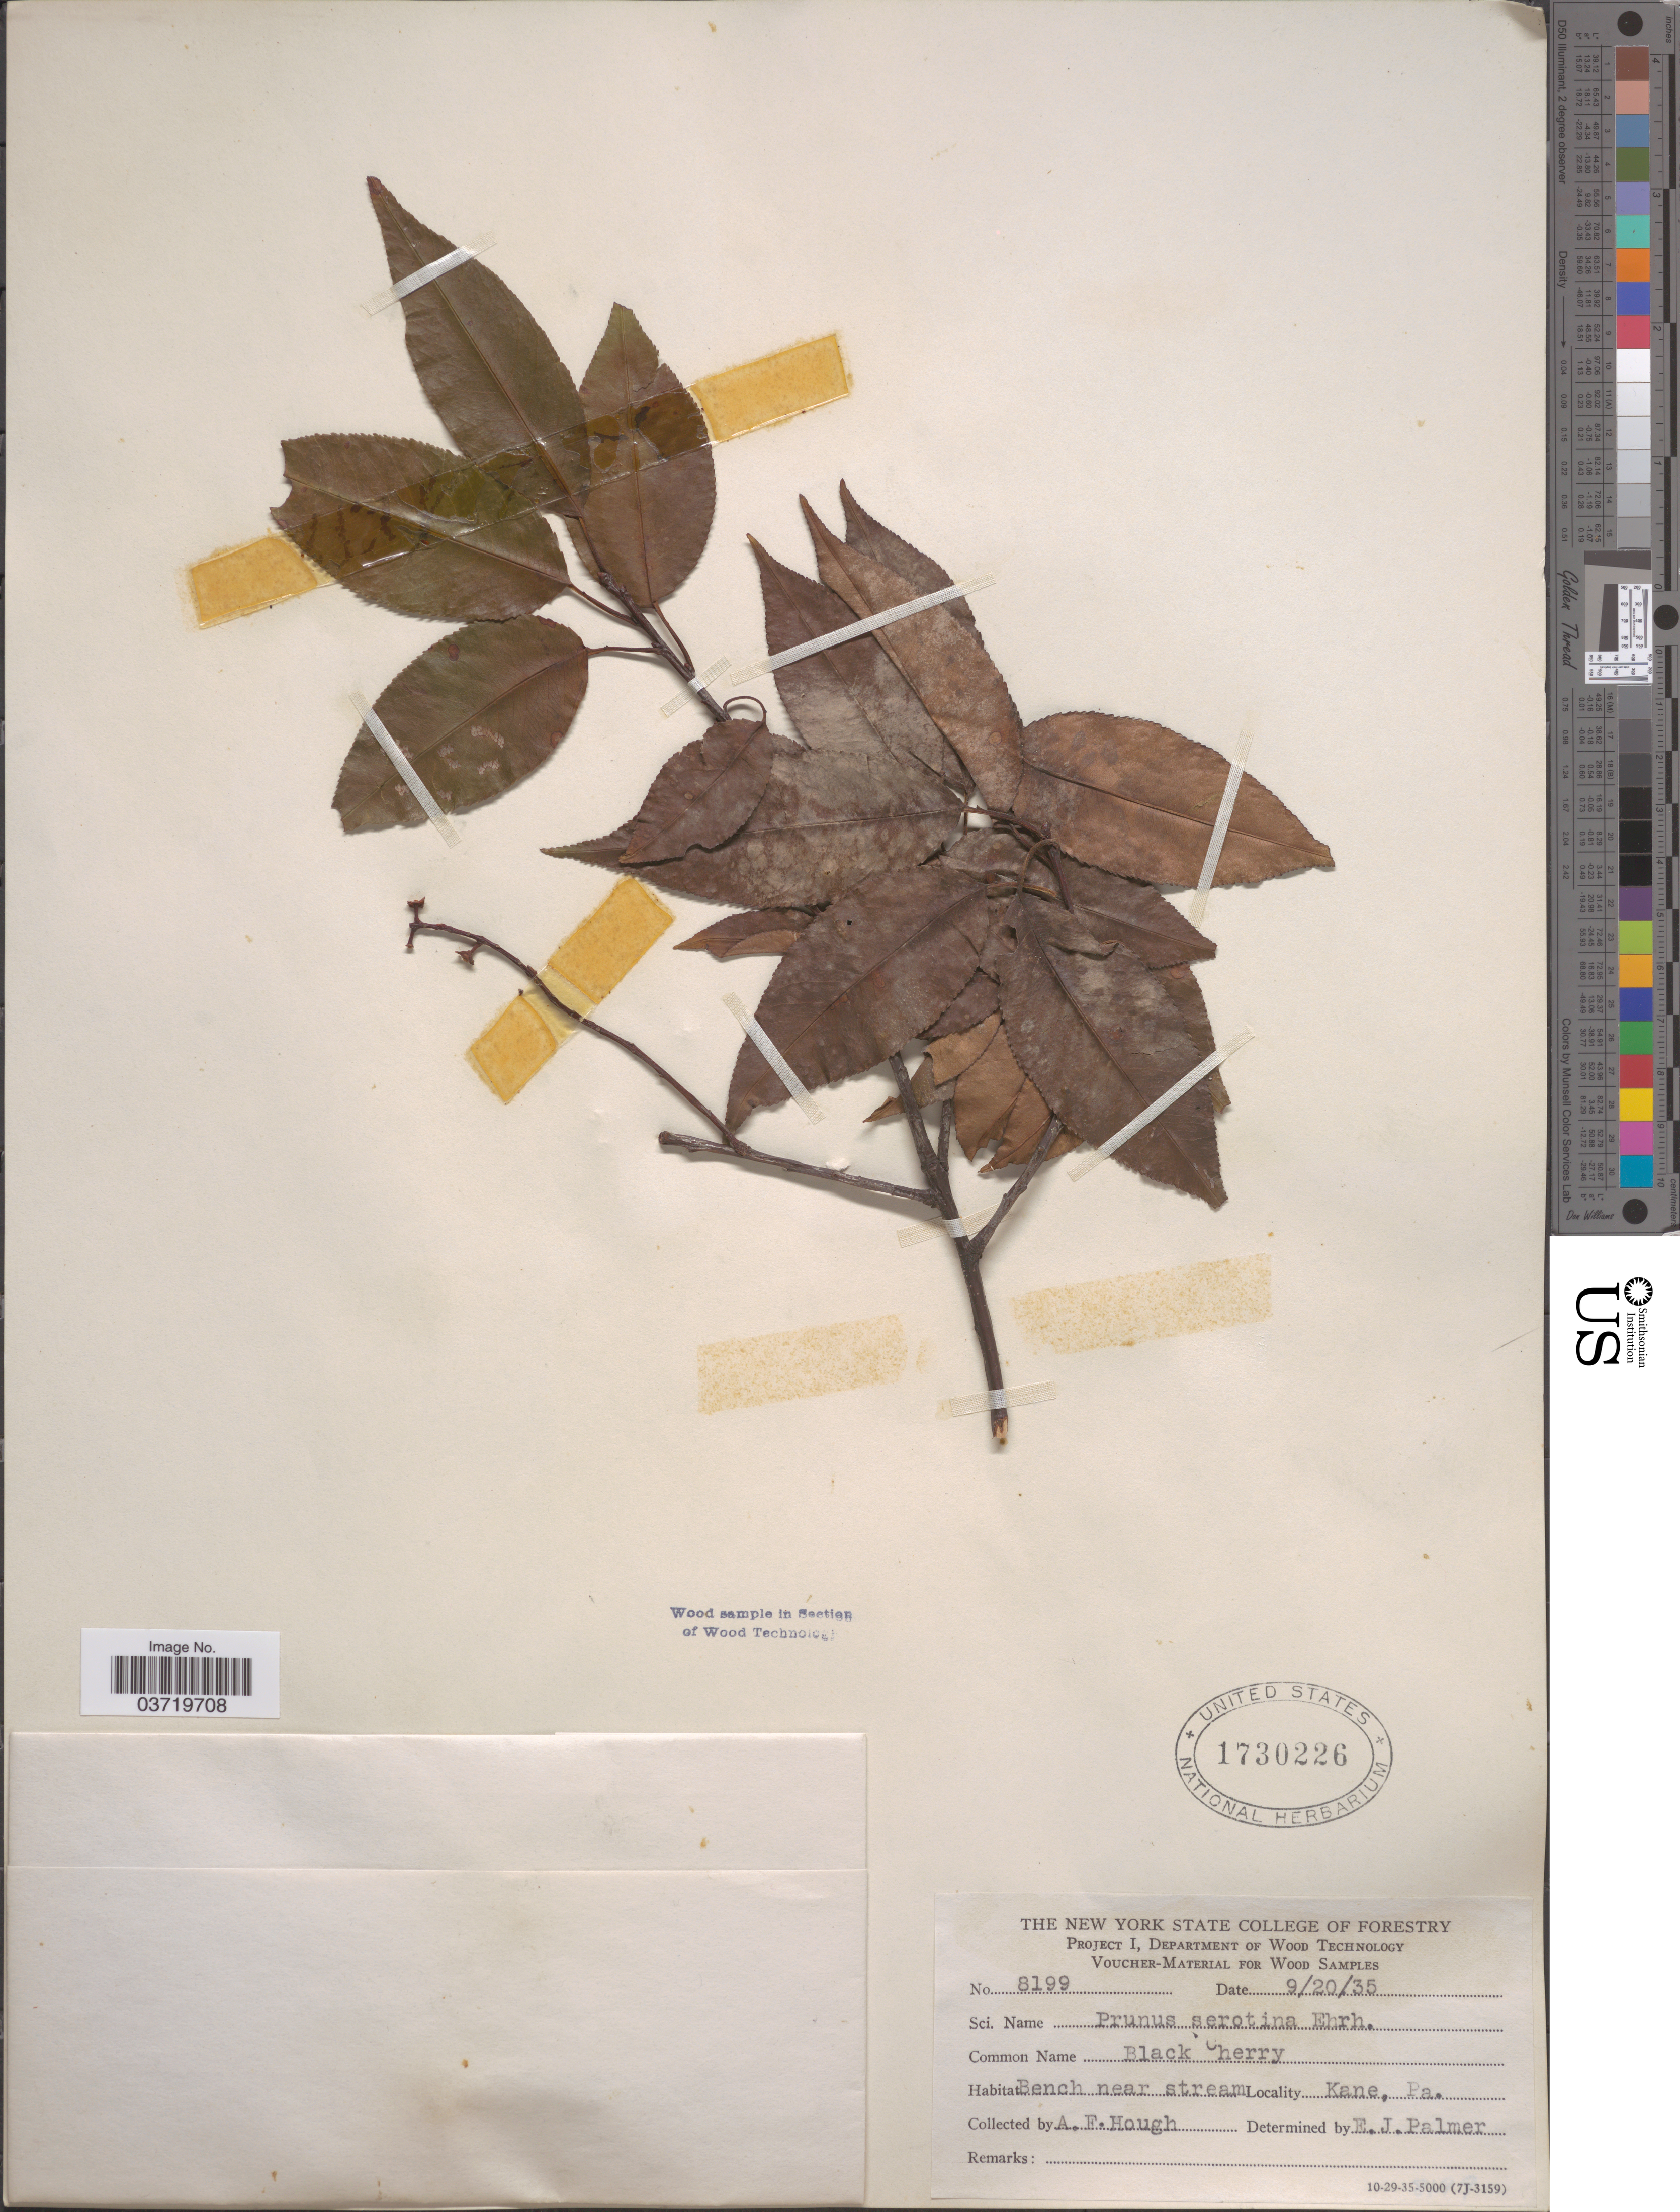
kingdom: Plantae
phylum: Tracheophyta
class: Magnoliopsida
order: Rosales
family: Rosaceae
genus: Prunus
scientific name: Prunus serotina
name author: Ehrh.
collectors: A. F. Hough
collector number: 8199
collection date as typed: Transcribed d/m/y: 20/9/35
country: United States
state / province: Pennsylvania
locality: Kane.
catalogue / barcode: US 1730226